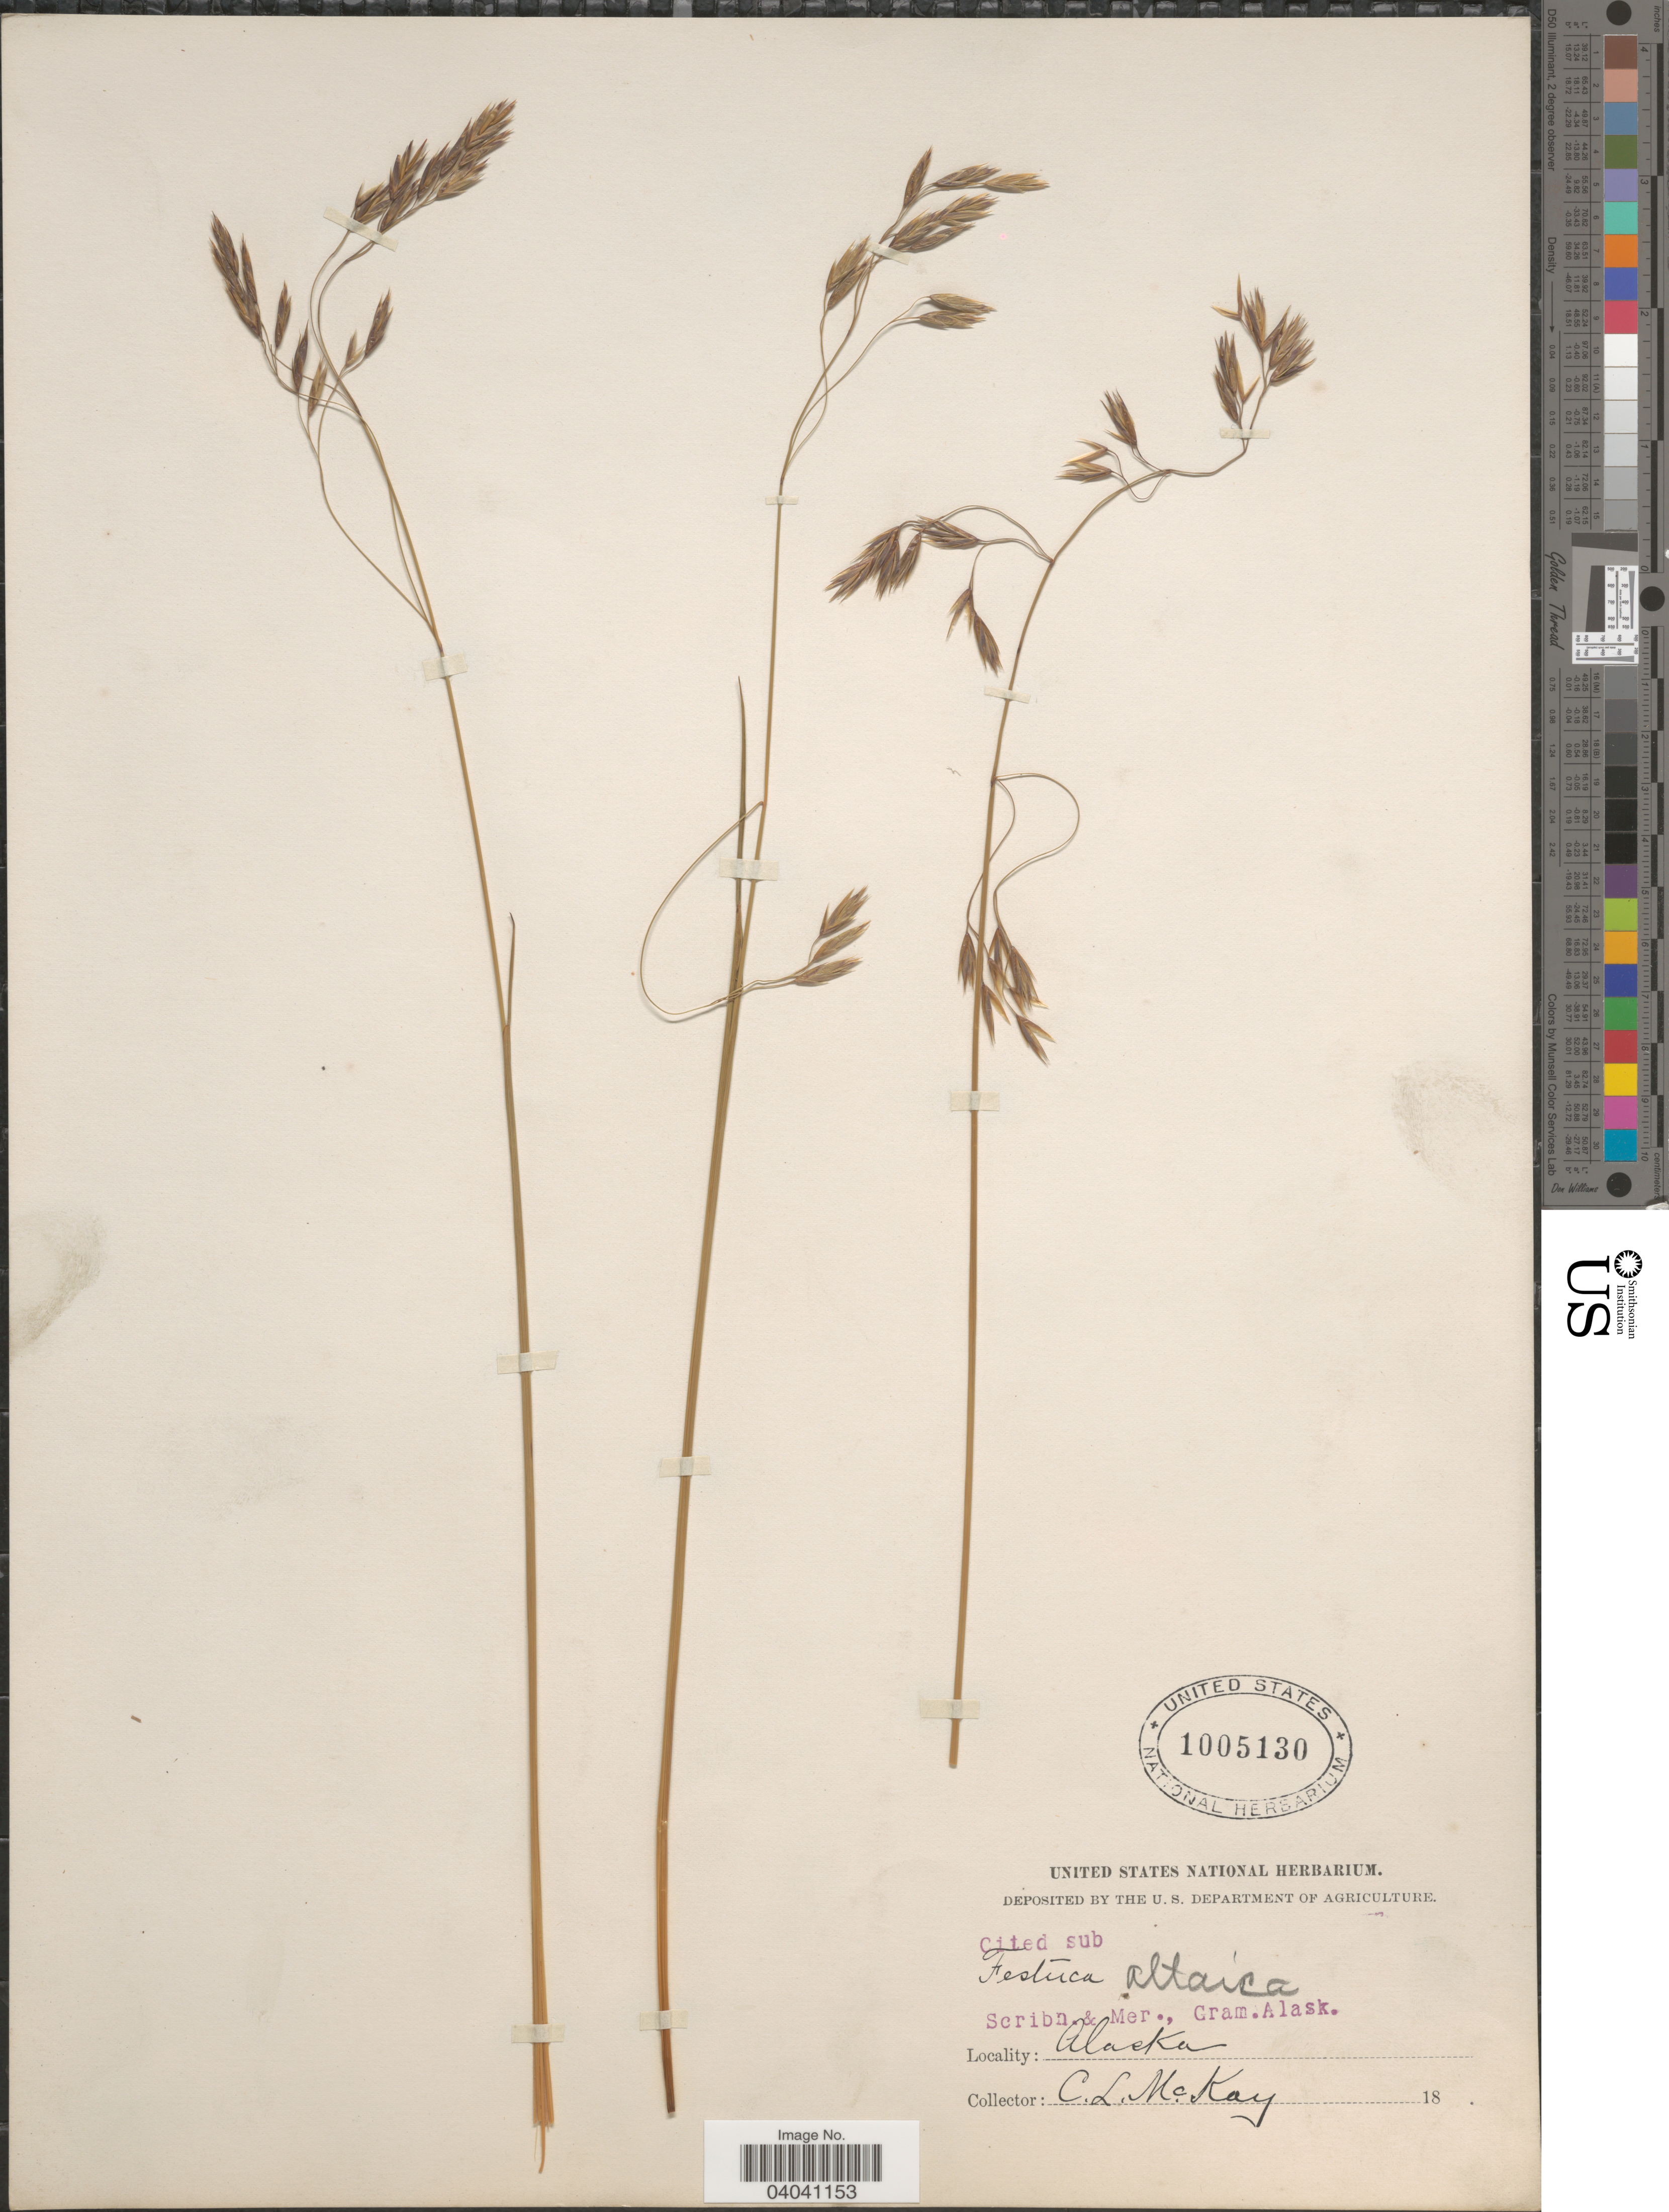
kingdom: Plantae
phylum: Tracheophyta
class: Liliopsida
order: Poales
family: Poaceae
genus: Festuca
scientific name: Festuca altaica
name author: Trin.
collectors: C. McKay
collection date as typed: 18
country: United States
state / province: Alaska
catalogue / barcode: US 1005130